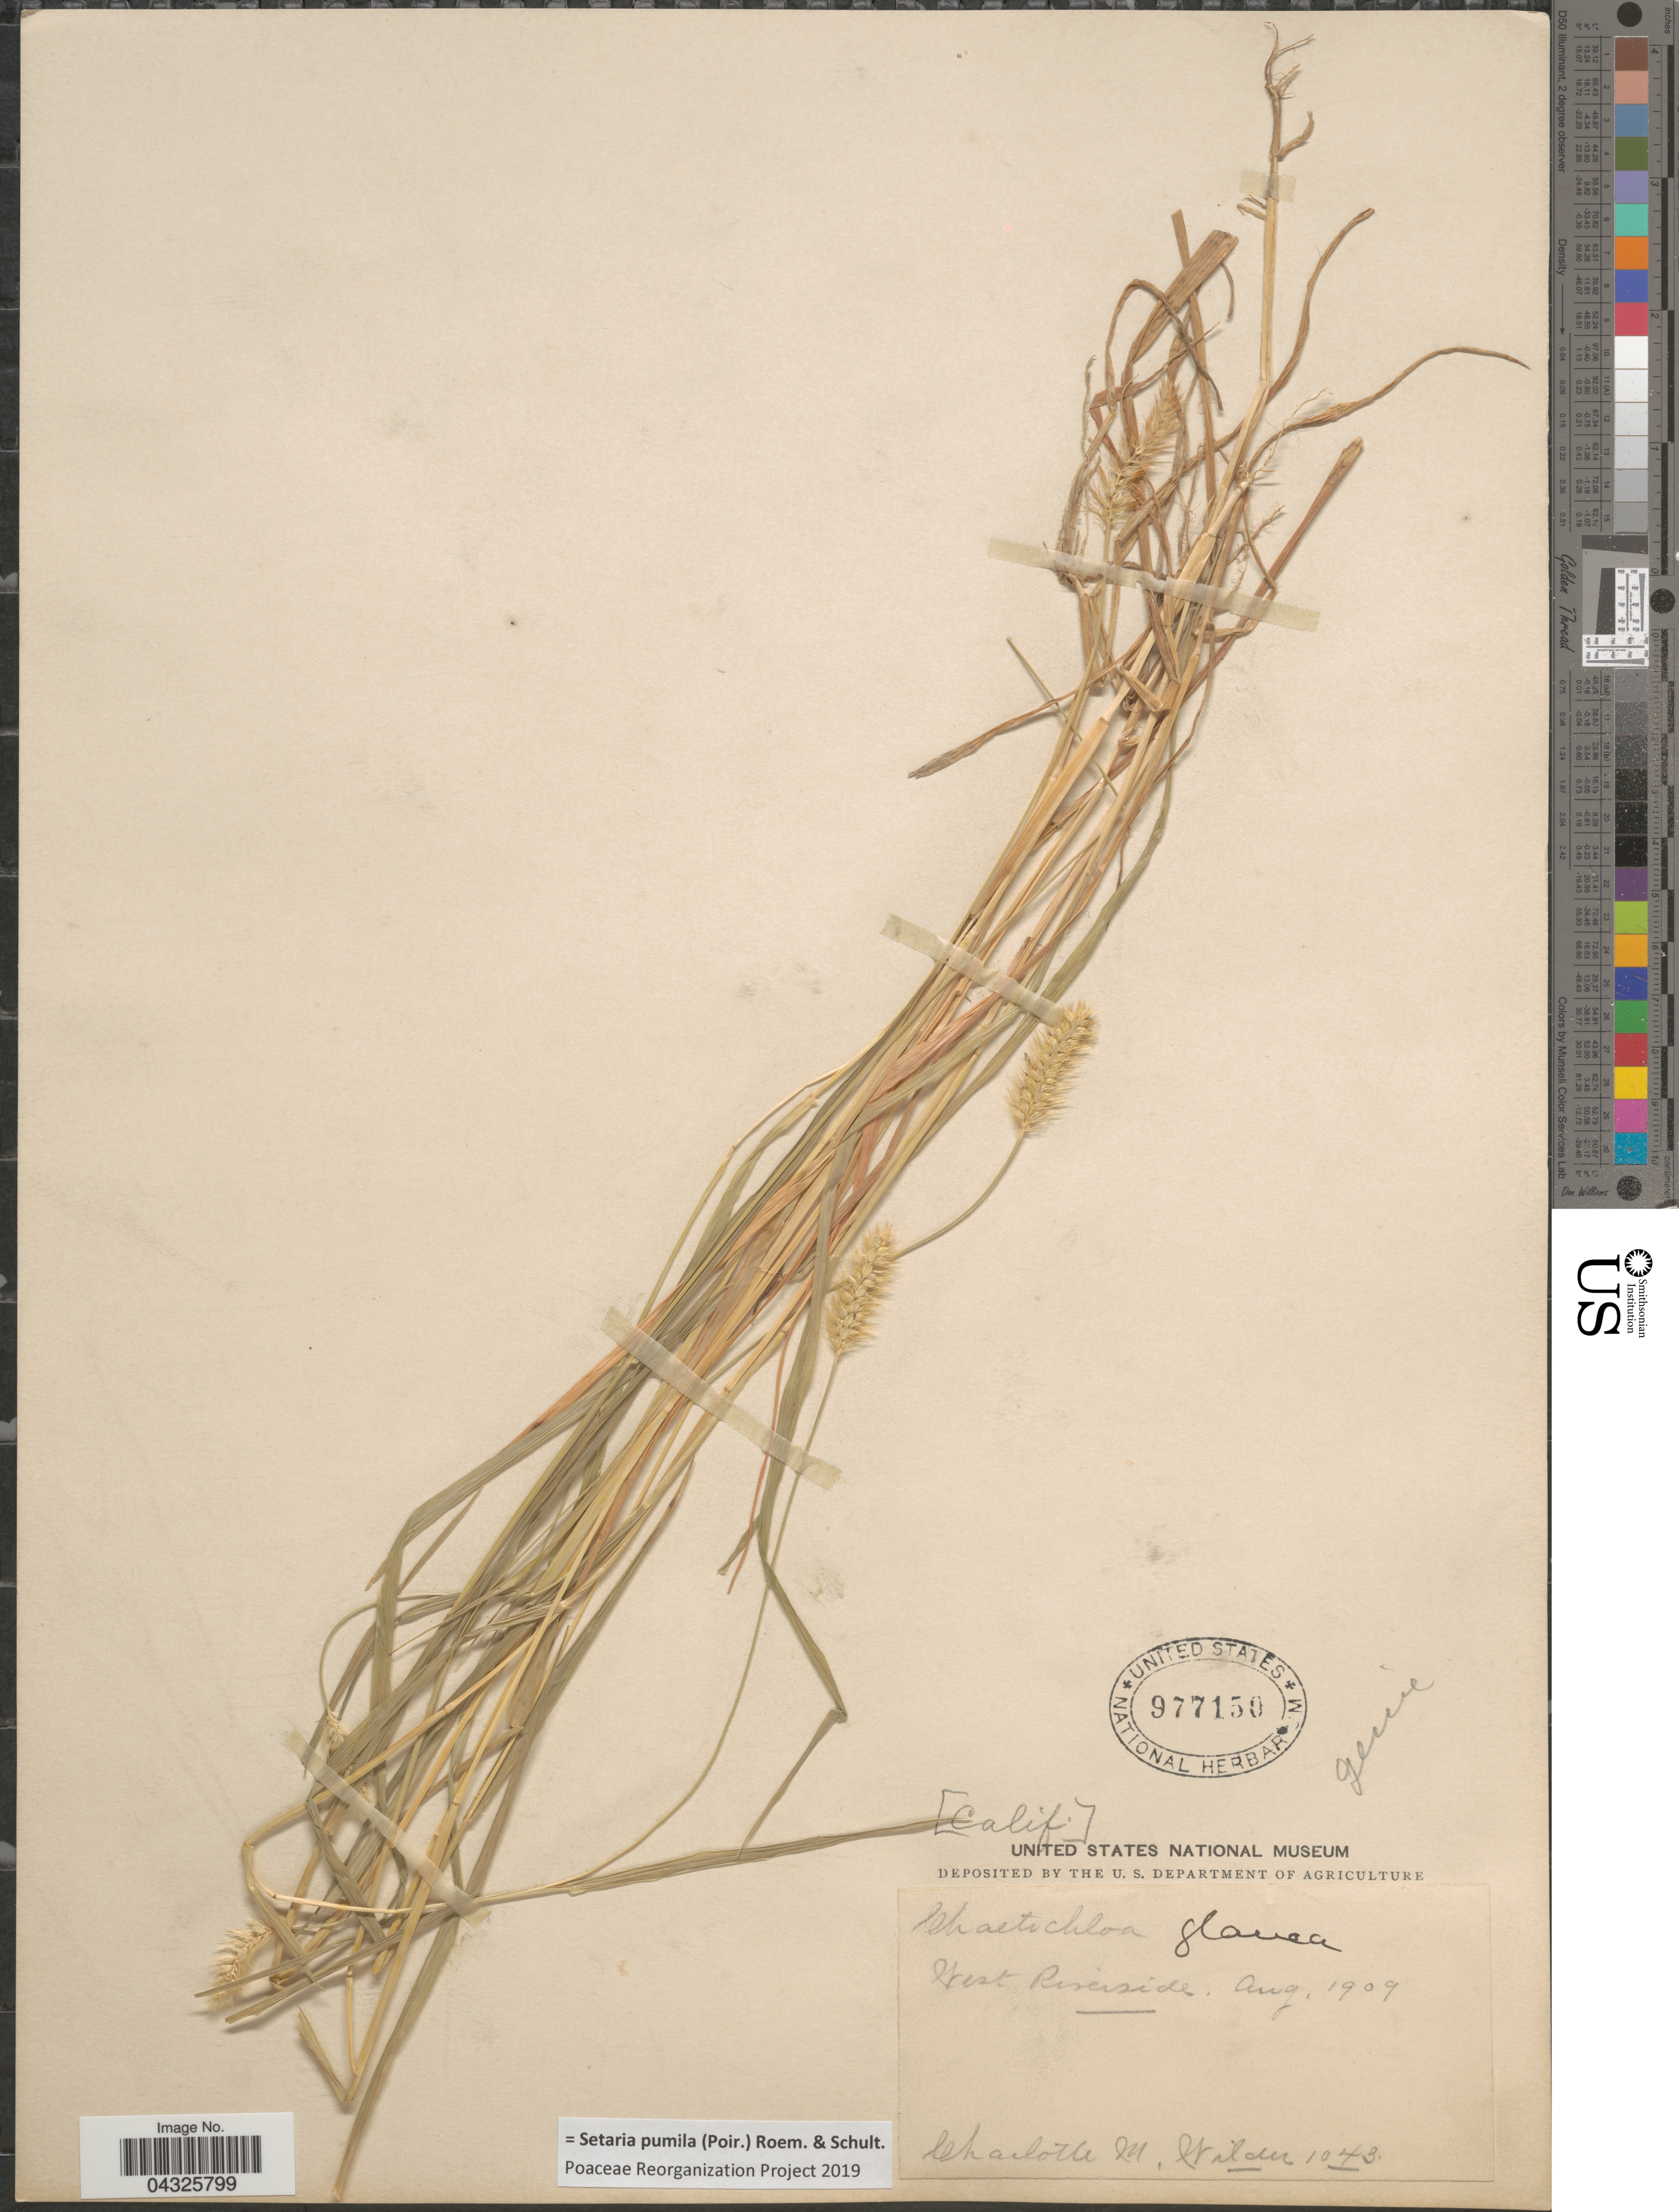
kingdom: Plantae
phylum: Tracheophyta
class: Liliopsida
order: Poales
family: Poaceae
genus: Setaria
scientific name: Setaria pumila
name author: (Poir.) Roem. & Schult.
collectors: C. Wilder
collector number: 1043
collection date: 1909-08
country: United States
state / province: California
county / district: Riverside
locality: West Riverside.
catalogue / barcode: US 977150